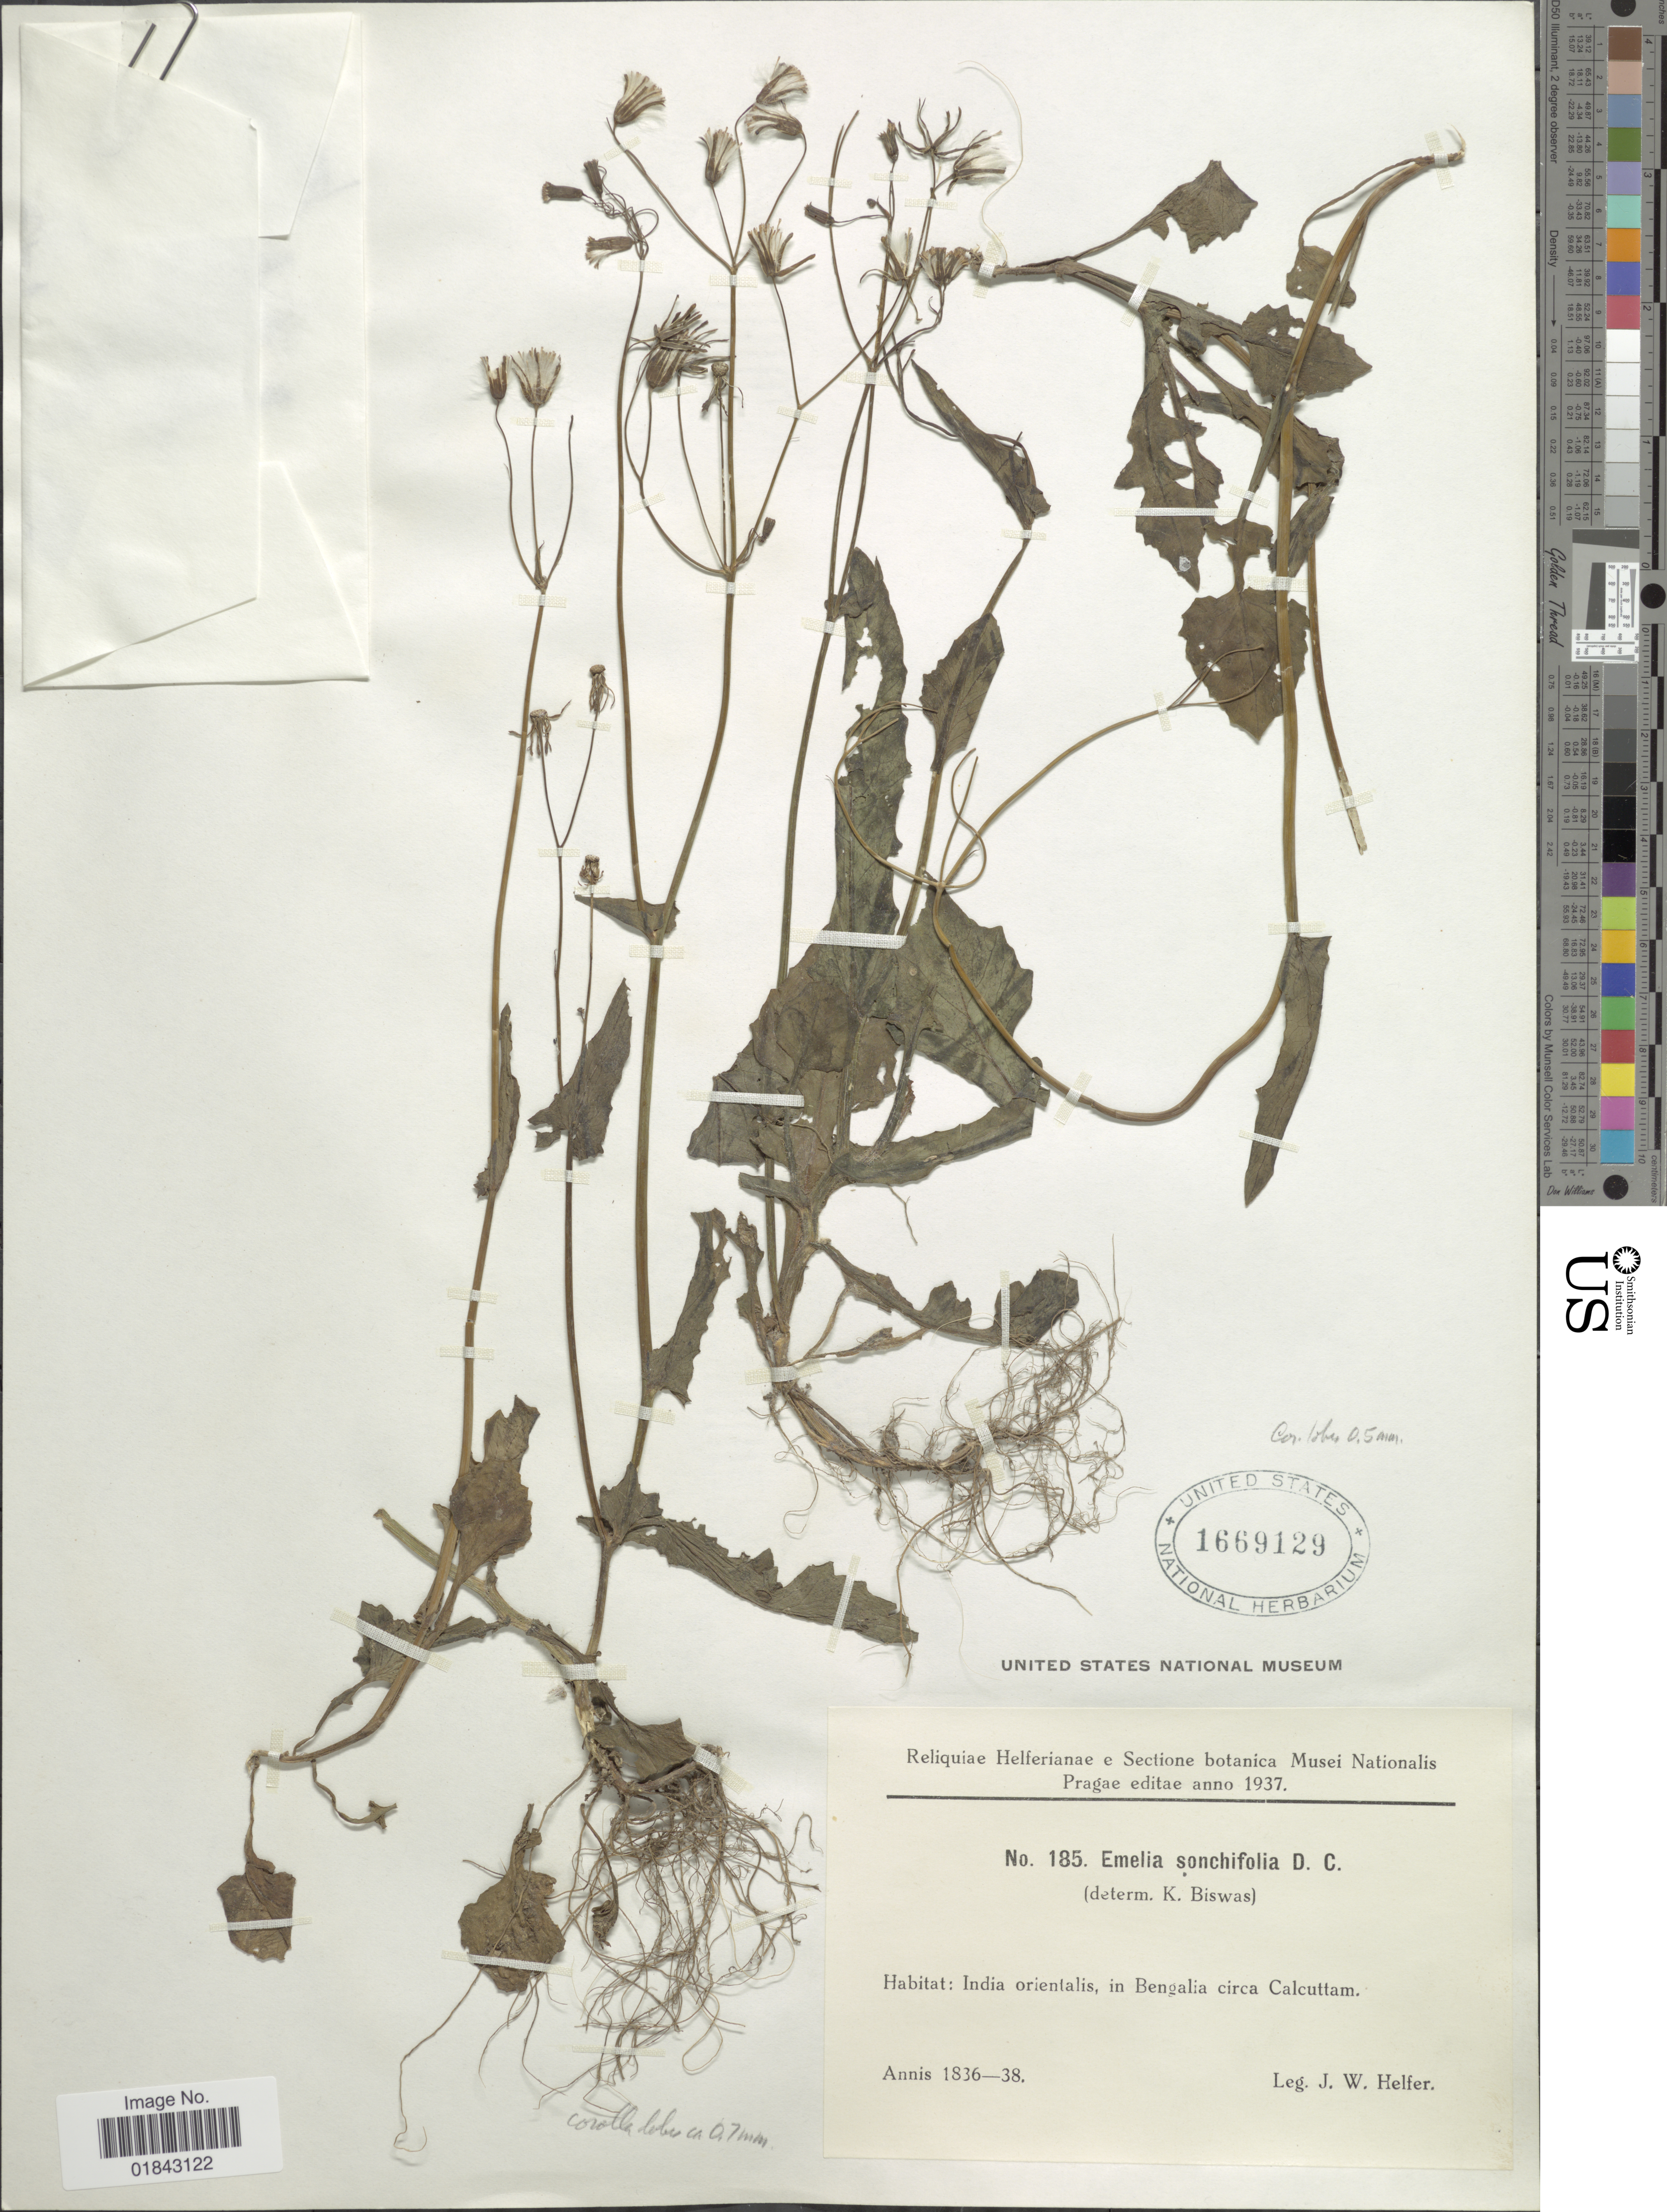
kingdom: Plantae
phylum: Tracheophyta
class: Magnoliopsida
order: Asterales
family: Asteraceae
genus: Emilia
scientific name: Emilia sonchifolia var. sonchifolia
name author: (L.) DC.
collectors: J. W. Helfer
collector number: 185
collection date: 1836/1838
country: India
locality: India orientalis, in Bengalia circa Calcuttam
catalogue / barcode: US 1669129